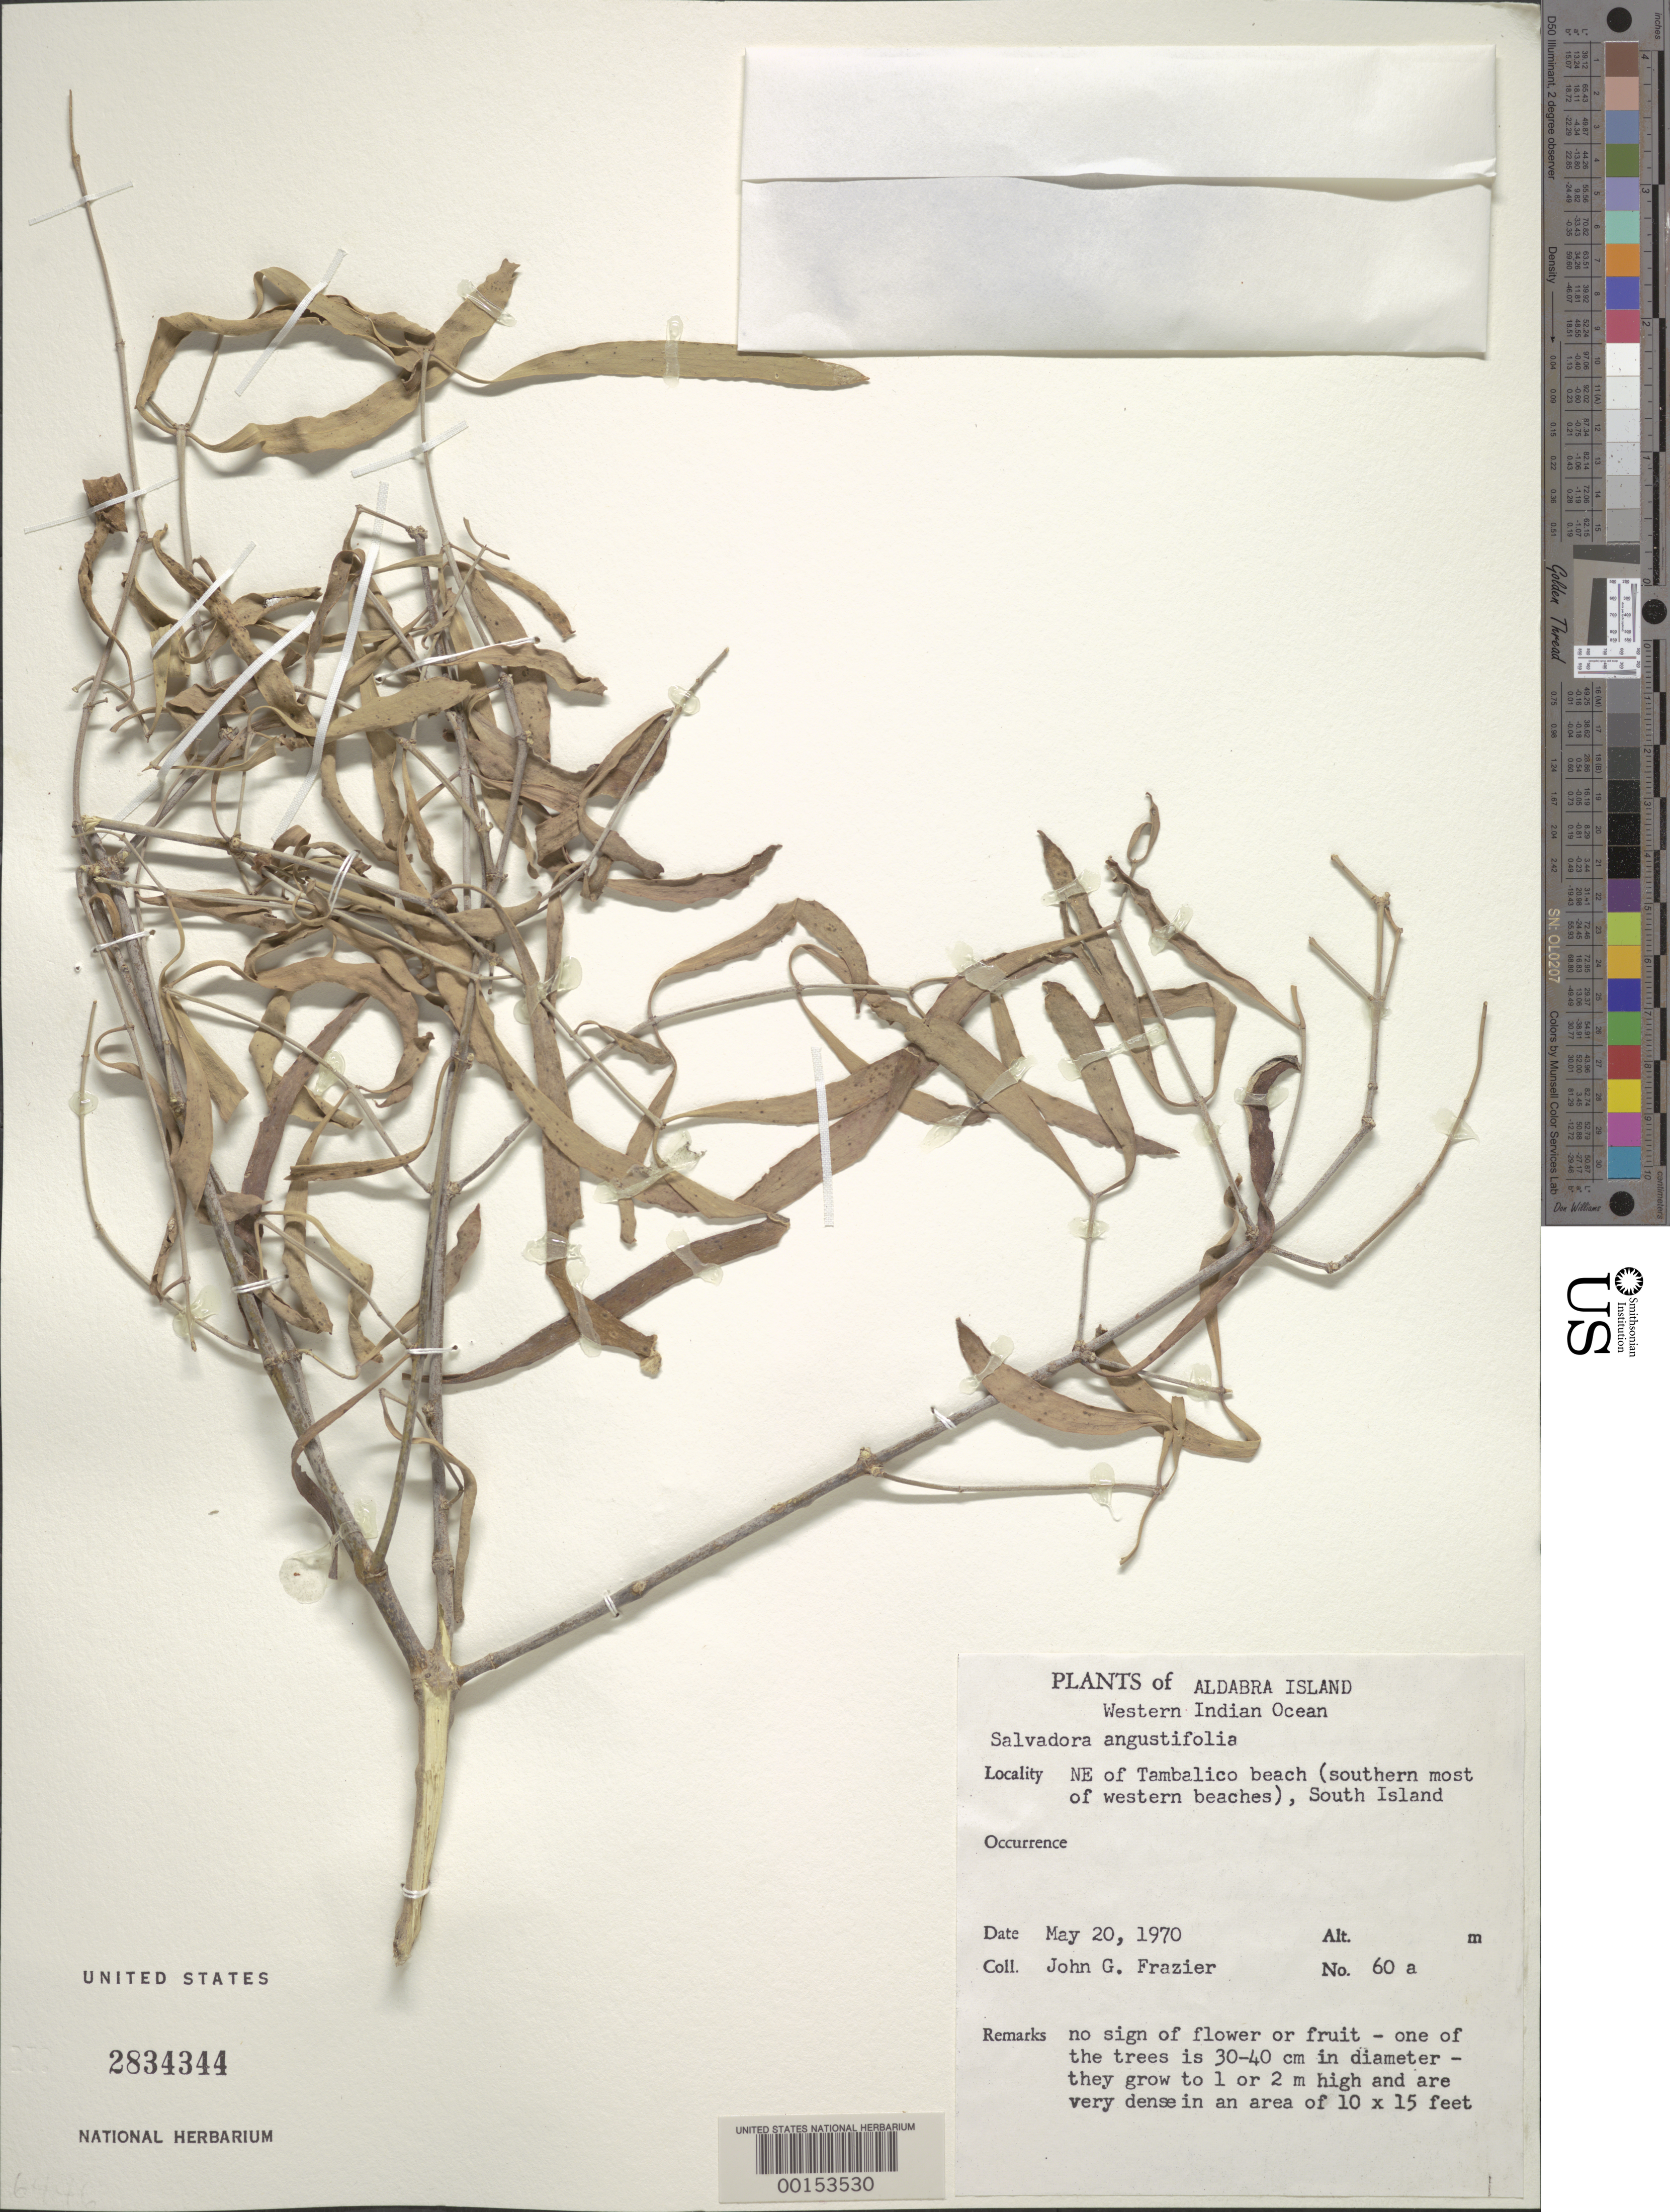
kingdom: Plantae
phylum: Tracheophyta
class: Magnoliopsida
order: Brassicales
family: Salvadoraceae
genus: Salvadora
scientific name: Salvadora angustifolia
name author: Turill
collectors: J. Frazier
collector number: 60a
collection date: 1970-05-20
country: Seychelles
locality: Aldabra Island. Western Indian Ocean. NE of Tambalico beach (southern most of western beaches), South Island.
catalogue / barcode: US 2834344